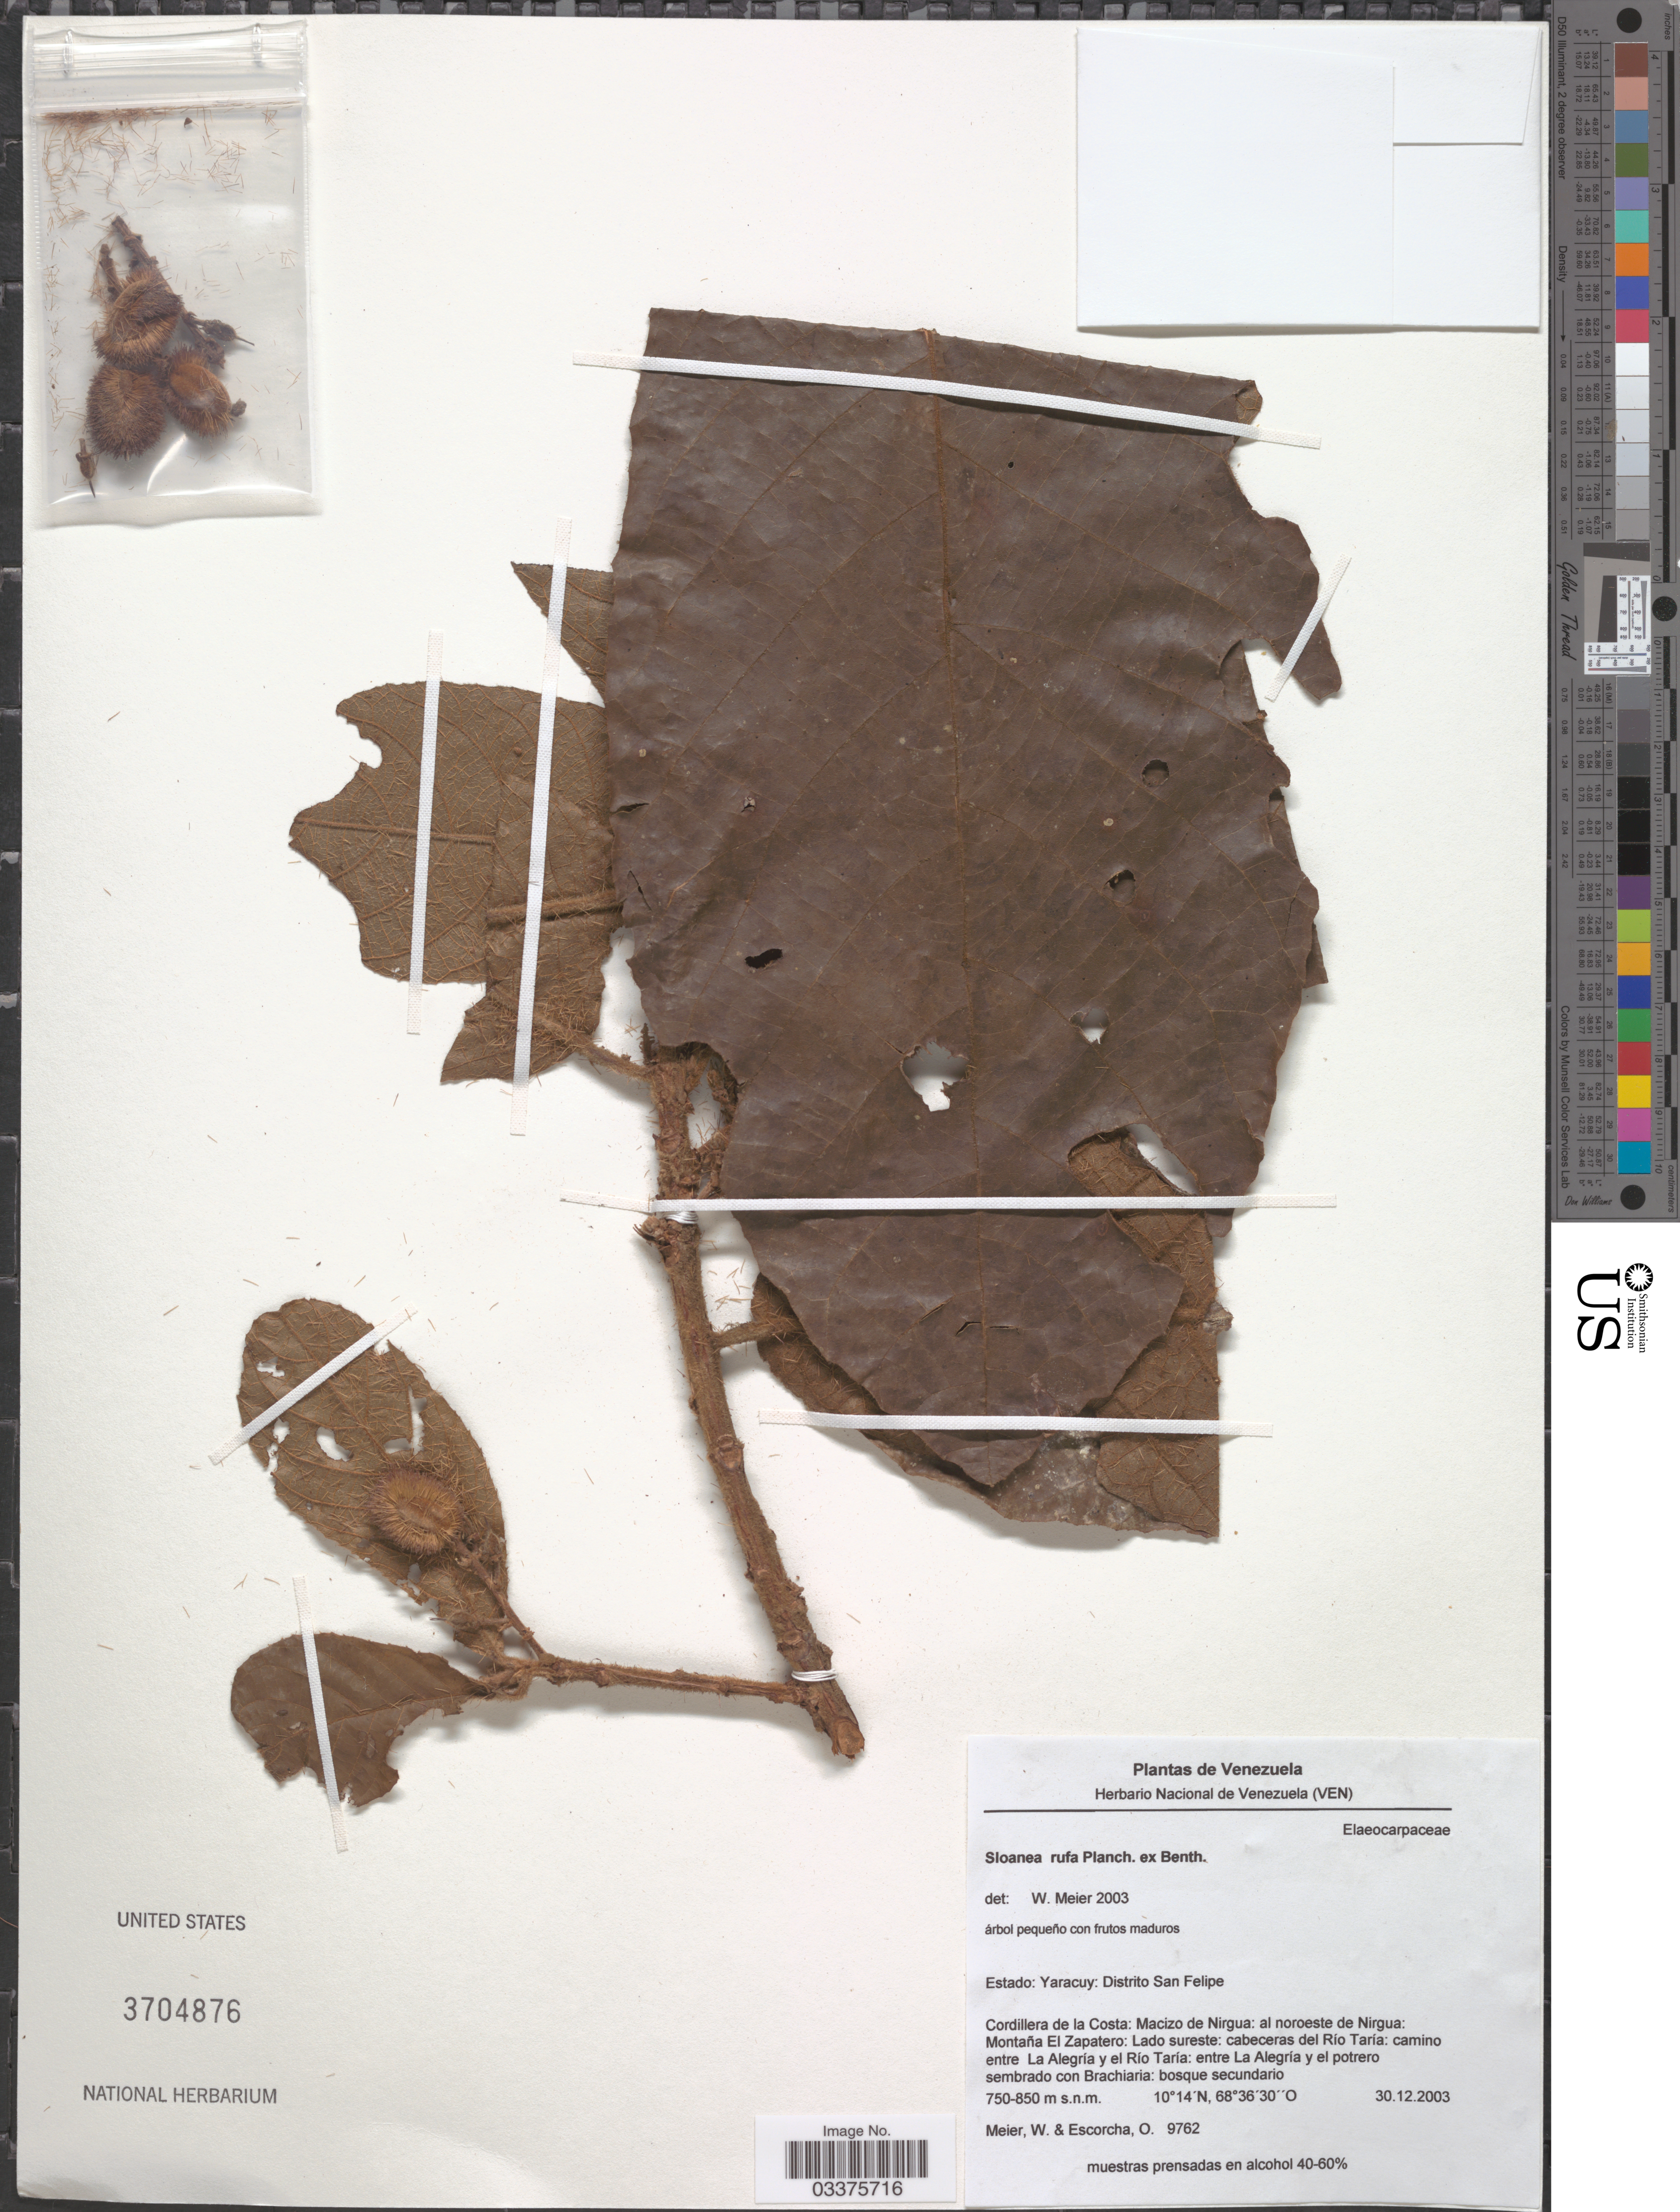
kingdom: Plantae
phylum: Tracheophyta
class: Magnoliopsida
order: Oxalidales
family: Elaeocarpaceae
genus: Sloanea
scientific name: Sloanea rufa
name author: Planch. ex Benth.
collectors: W. Meier & O. Escorcha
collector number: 9762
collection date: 2003-12-30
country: Venezuela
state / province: Yaracuy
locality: Distrito San Felipe. Cordillera de la Costa: Macizo de Nirgua: al noroeste de Nirgua: Montaña El Zapatero: Lado sureste: cabeceras del Río Taría: camino entre La Alegría y el Río Taría: entre La Alegría y el potrero sembrado con Brachiaria.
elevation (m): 750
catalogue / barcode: US 3704876